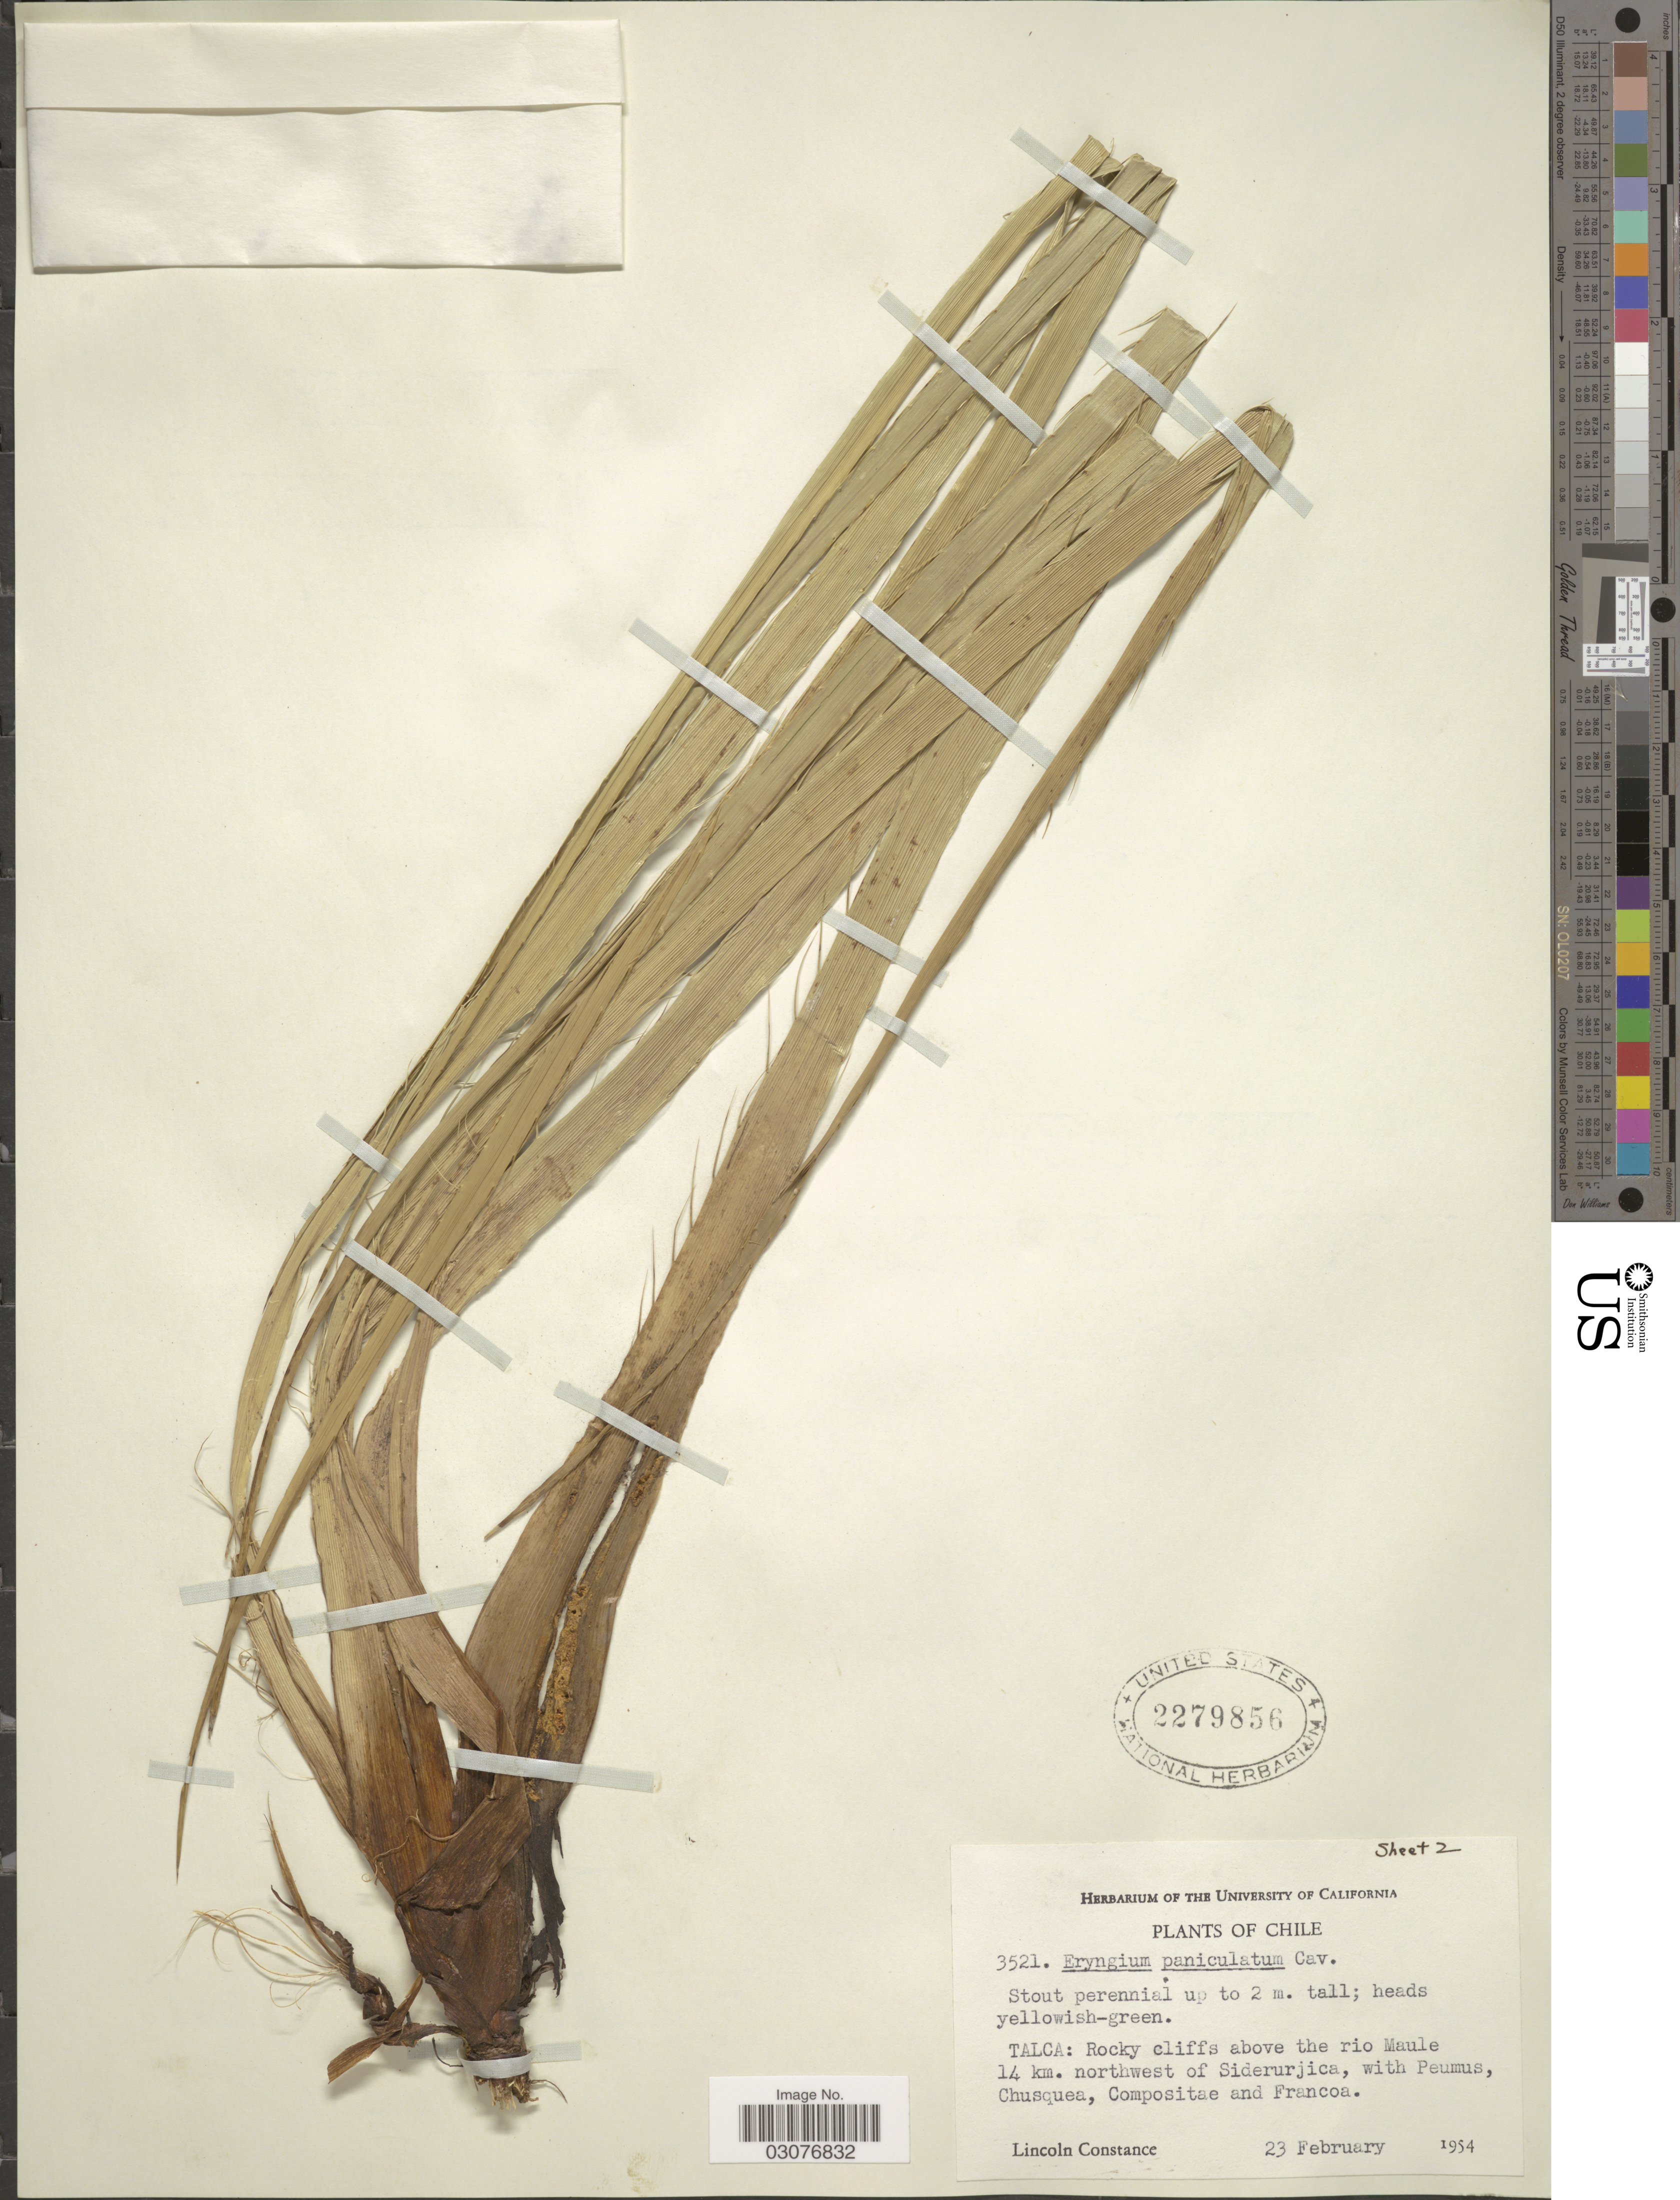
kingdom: Plantae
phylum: Tracheophyta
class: Magnoliopsida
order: Apiales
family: Apiaceae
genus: Eryngium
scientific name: Eryngium paniculatum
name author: Dombey ex Cav. & F. Delaroche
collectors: L. Constance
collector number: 3521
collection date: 1954-02-23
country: Chile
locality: Talca: Rocky cliffs above the rio Maule 14 km. northwest of Siderurjica.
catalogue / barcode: US 2279856